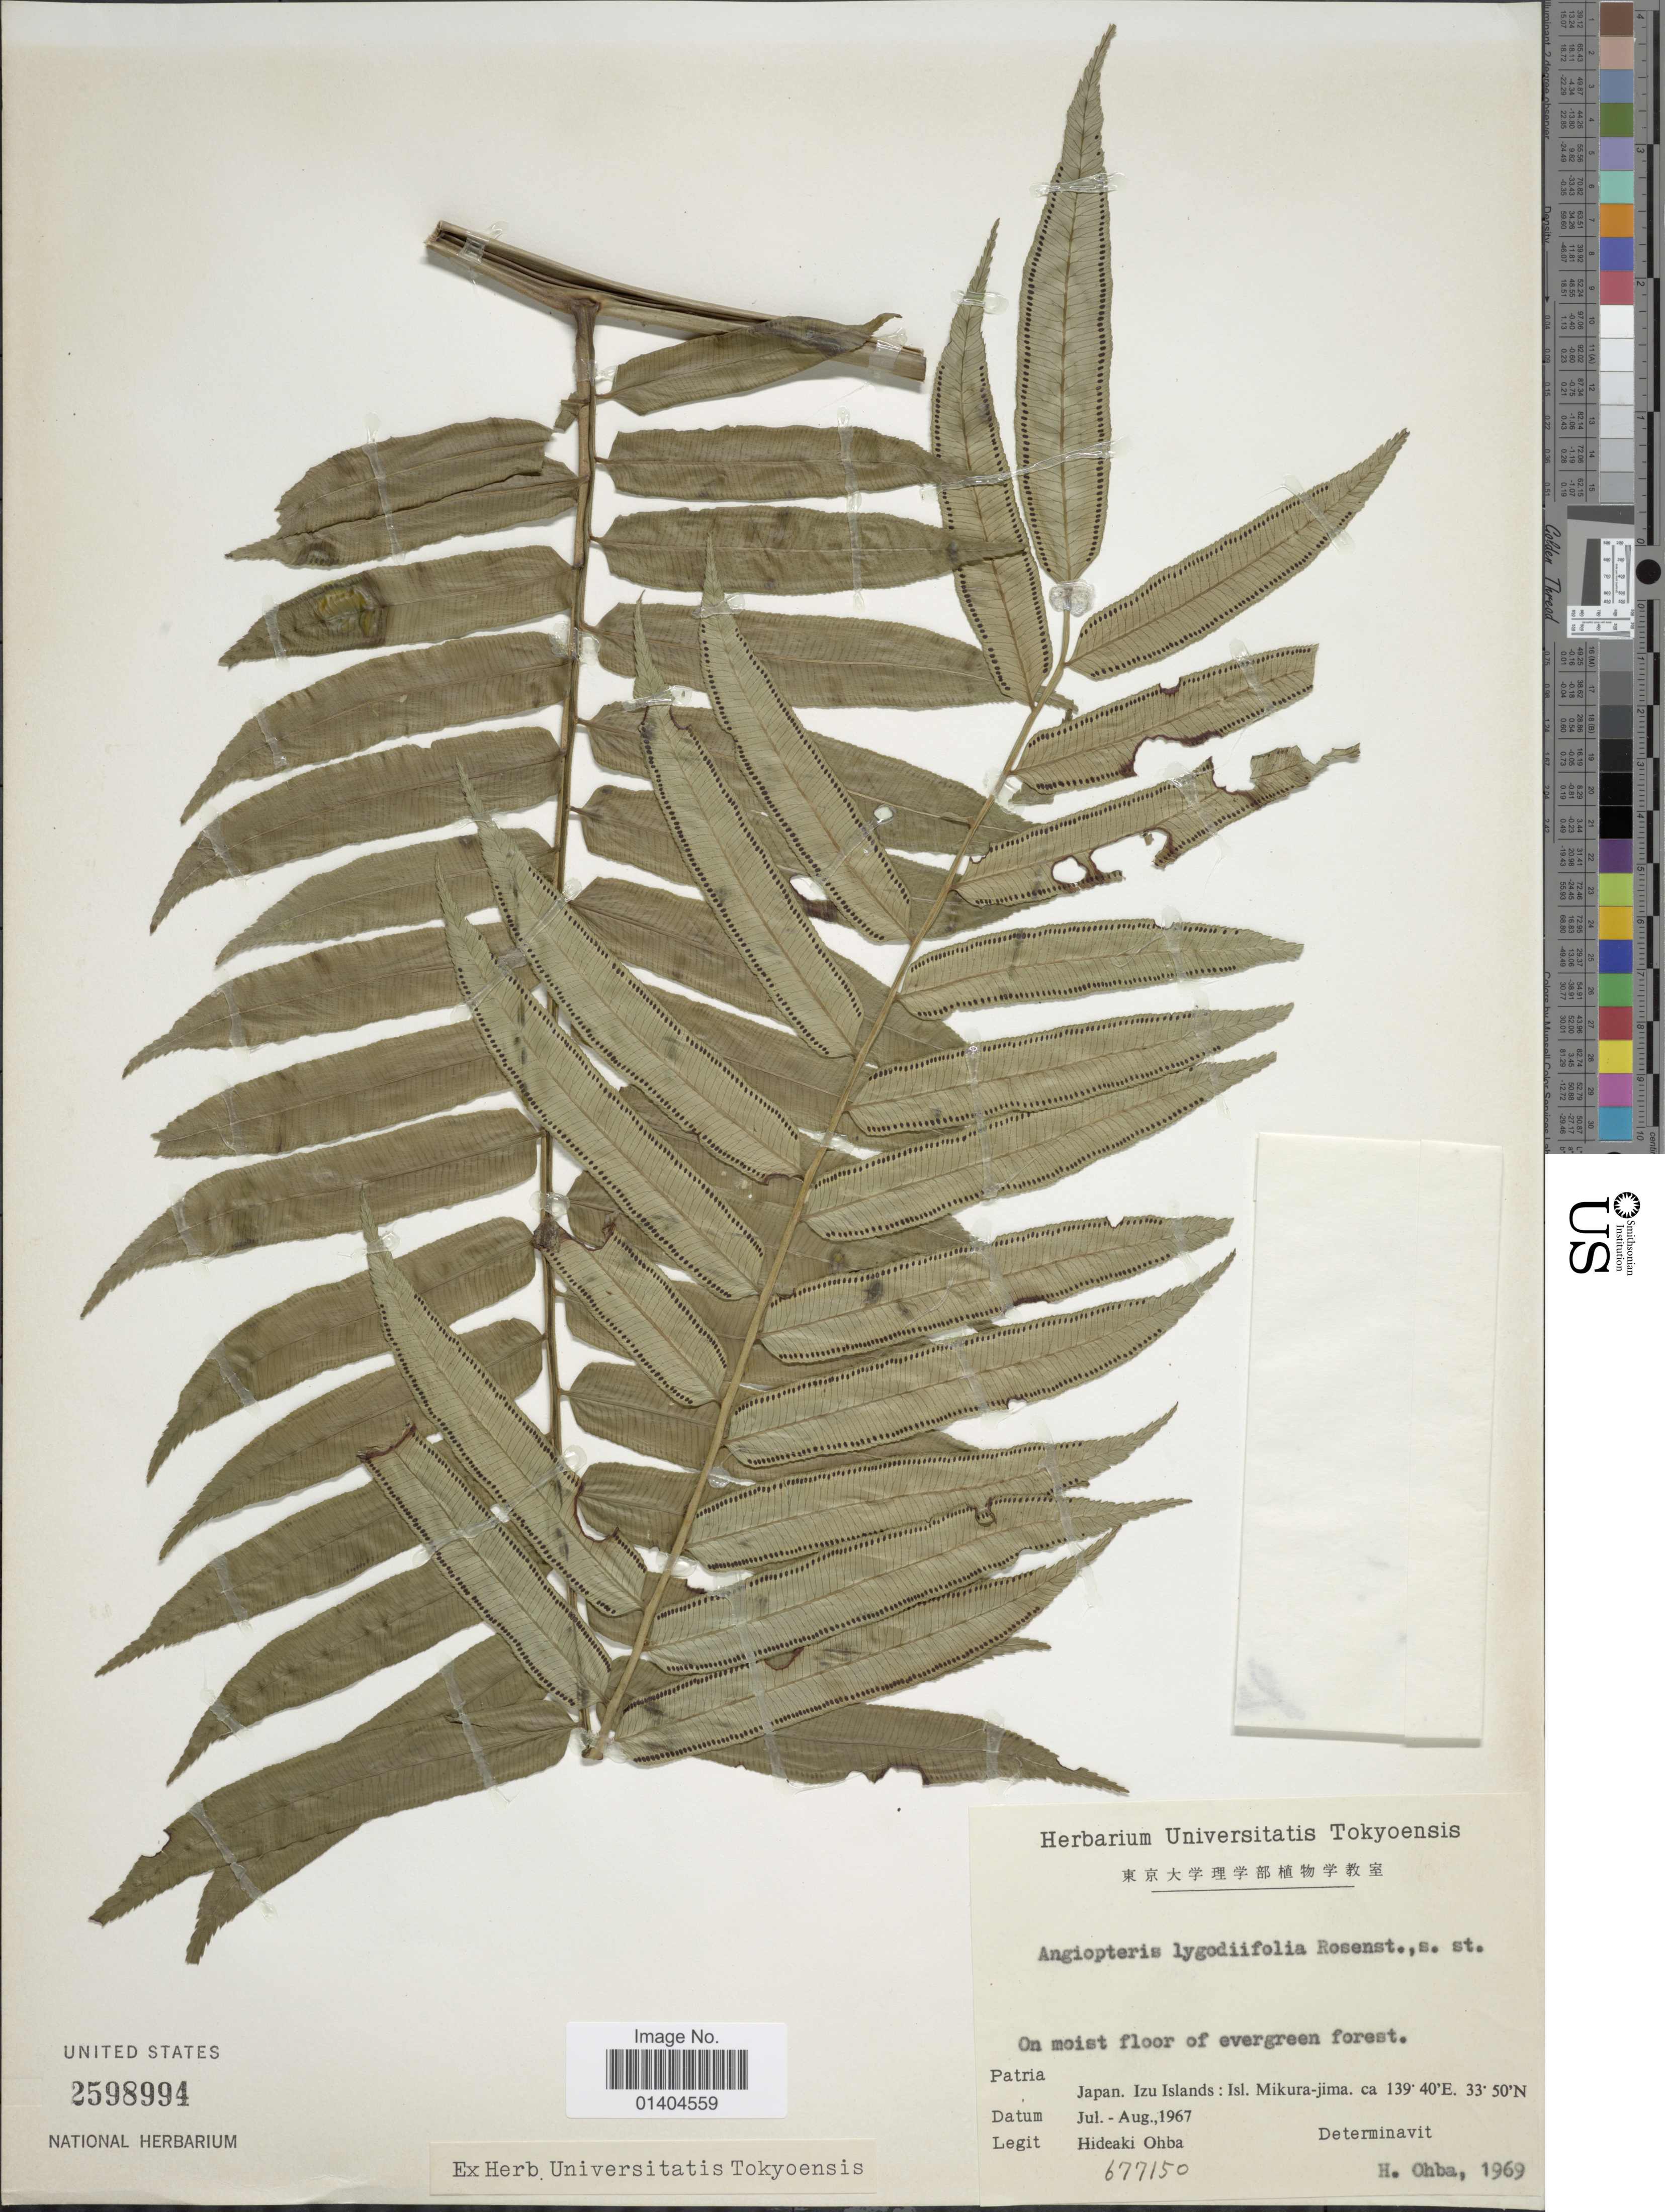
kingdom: Plantae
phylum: Tracheophyta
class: Polypodiopsida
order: Marattiales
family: Marattiaceae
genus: Angiopteris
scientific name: Angiopteris lygodiifolia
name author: Rosenst.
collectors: H. Ohba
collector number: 677150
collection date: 1967-07/1967-08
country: Japan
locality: Izu Islands: Isl. Mikura-jima.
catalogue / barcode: US 2598994